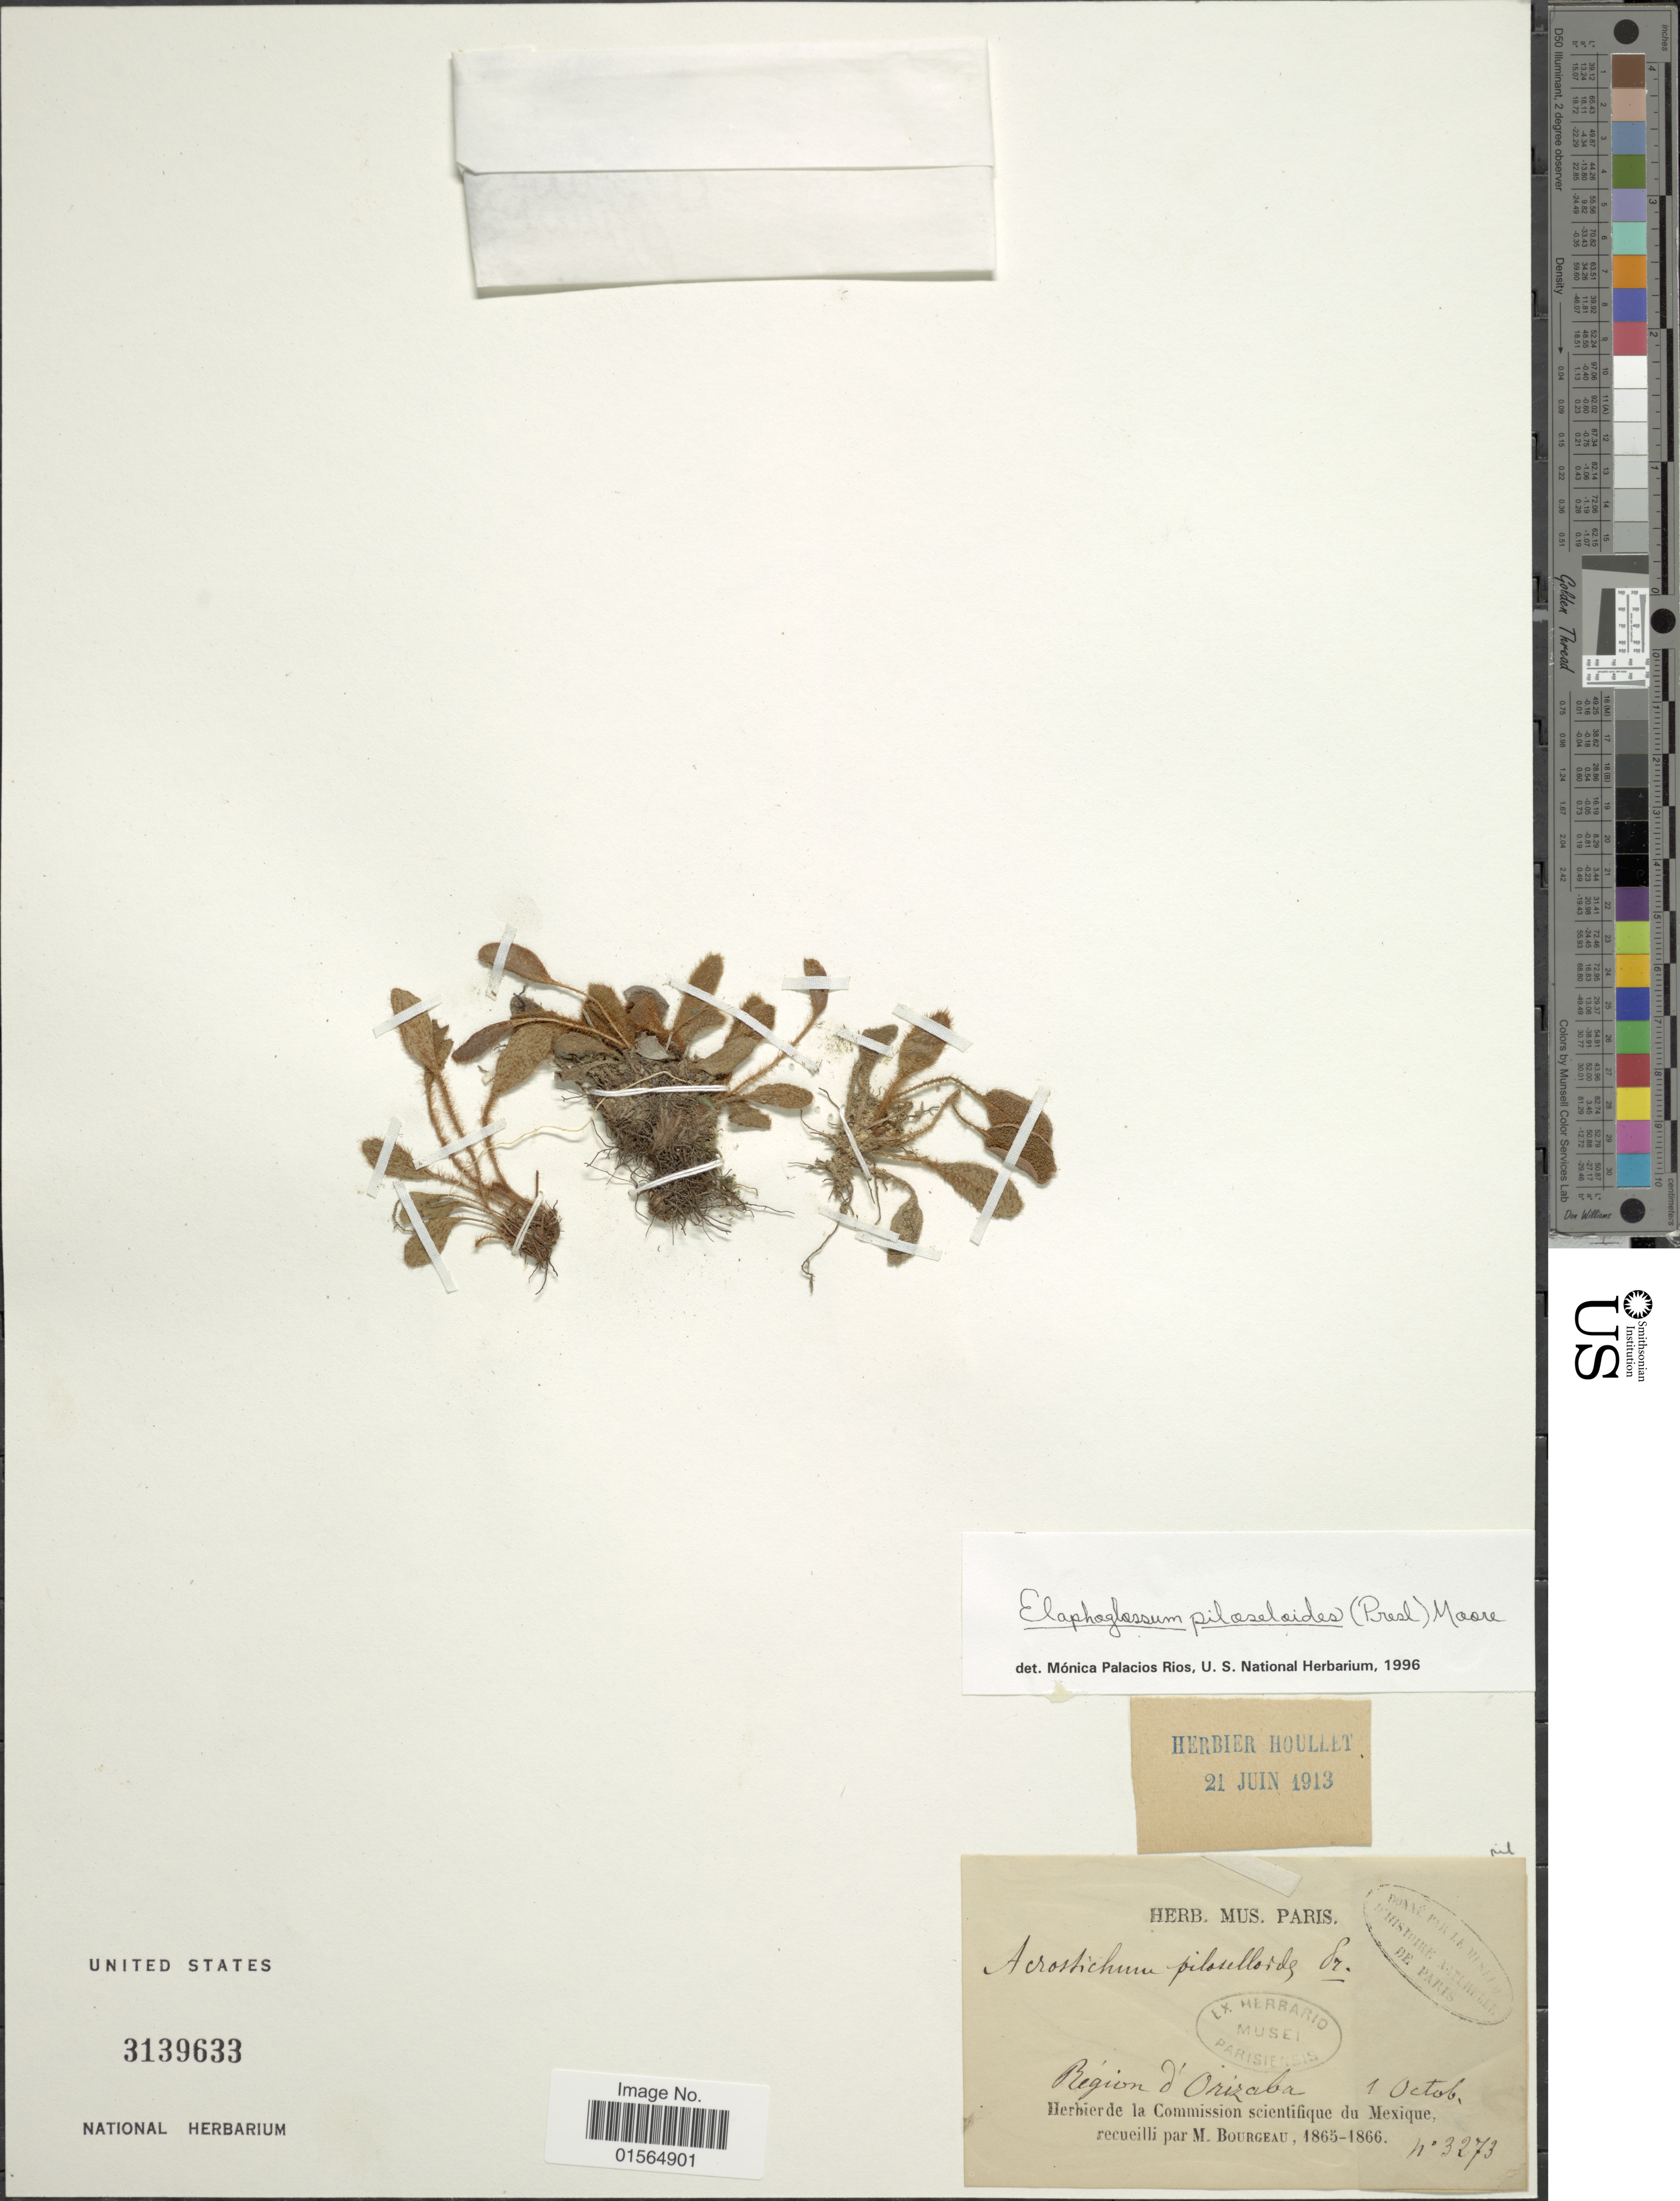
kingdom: Plantae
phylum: Tracheophyta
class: Polypodiopsida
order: Polypodiales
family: Dryopteridaceae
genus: Elaphoglossum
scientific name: Elaphoglossum piloselloides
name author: (C. Presl) T. Moore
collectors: M. Bourgeau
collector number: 3273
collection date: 1865-10-01/1866-10-01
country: Mexico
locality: Région d'Orizaba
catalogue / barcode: US 3139633